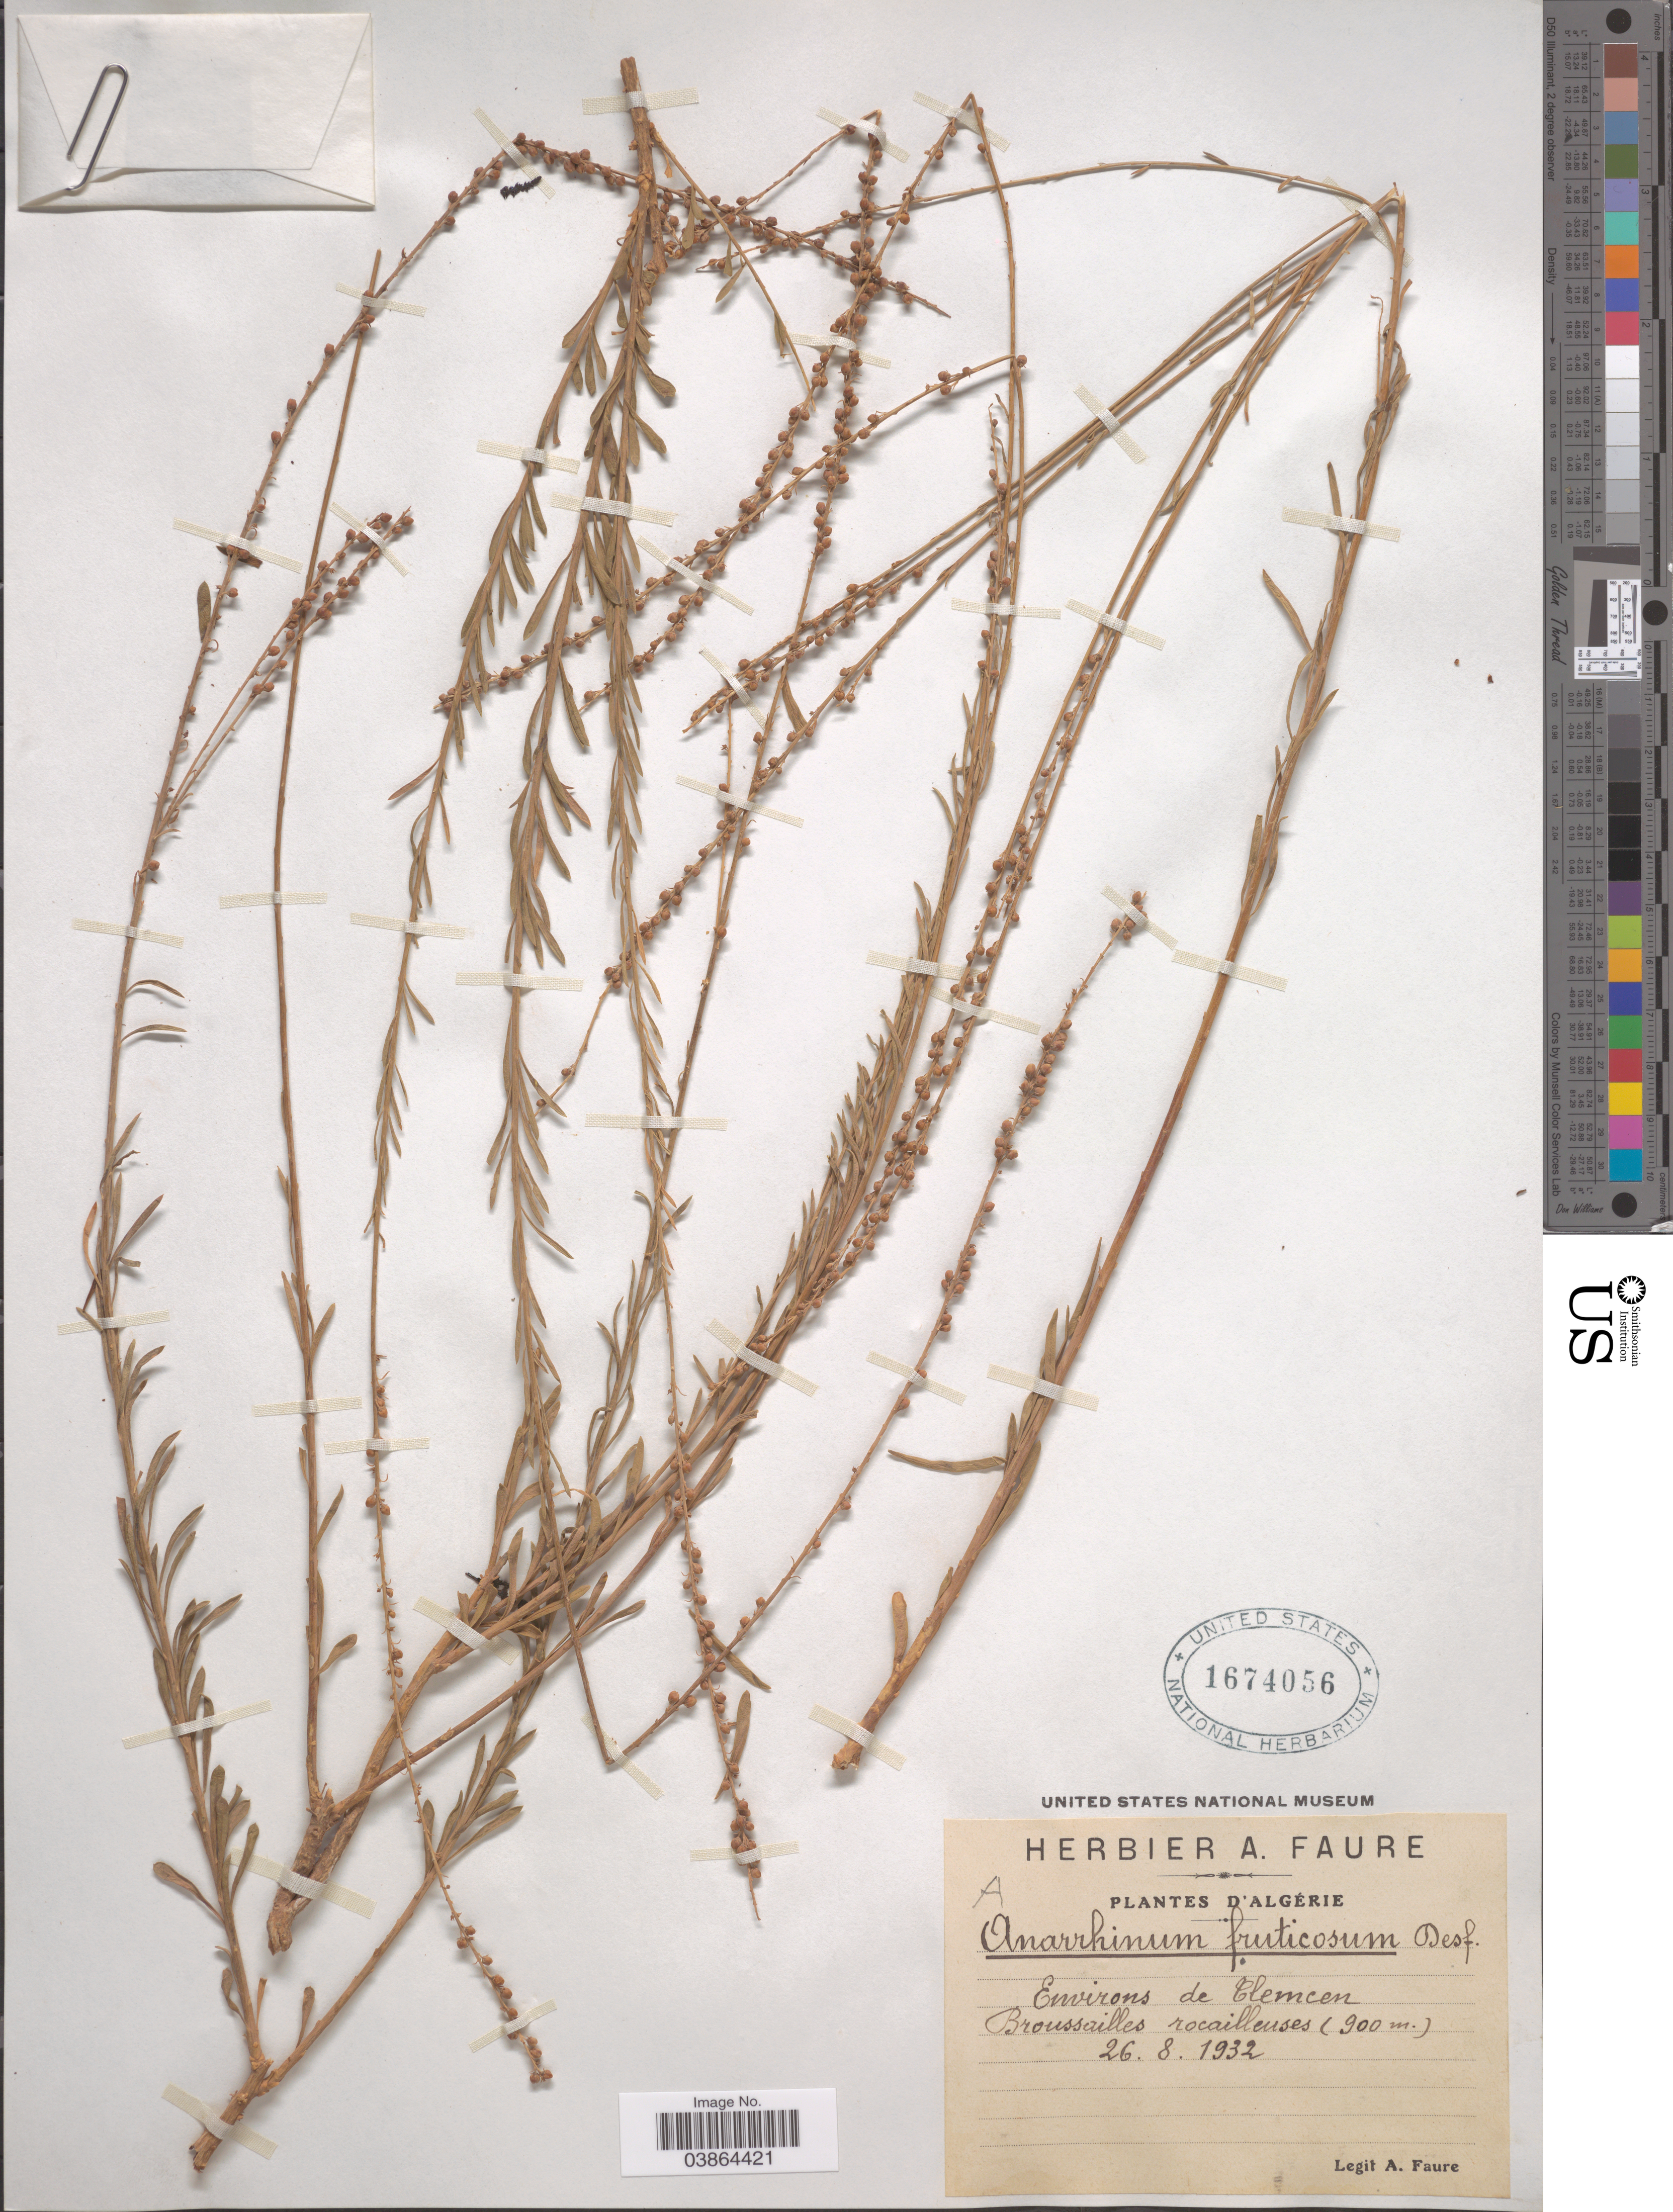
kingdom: Plantae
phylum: Tracheophyta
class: Magnoliopsida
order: Lamiales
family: Plantaginaceae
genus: Anarrhinum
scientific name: Anarrhinum fruticosum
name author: Desf.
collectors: A. Faure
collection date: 1932-08-26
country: Algeria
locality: Environs de Clemcen. Broussailles rocailleuses.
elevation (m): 900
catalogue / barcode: US 1674056